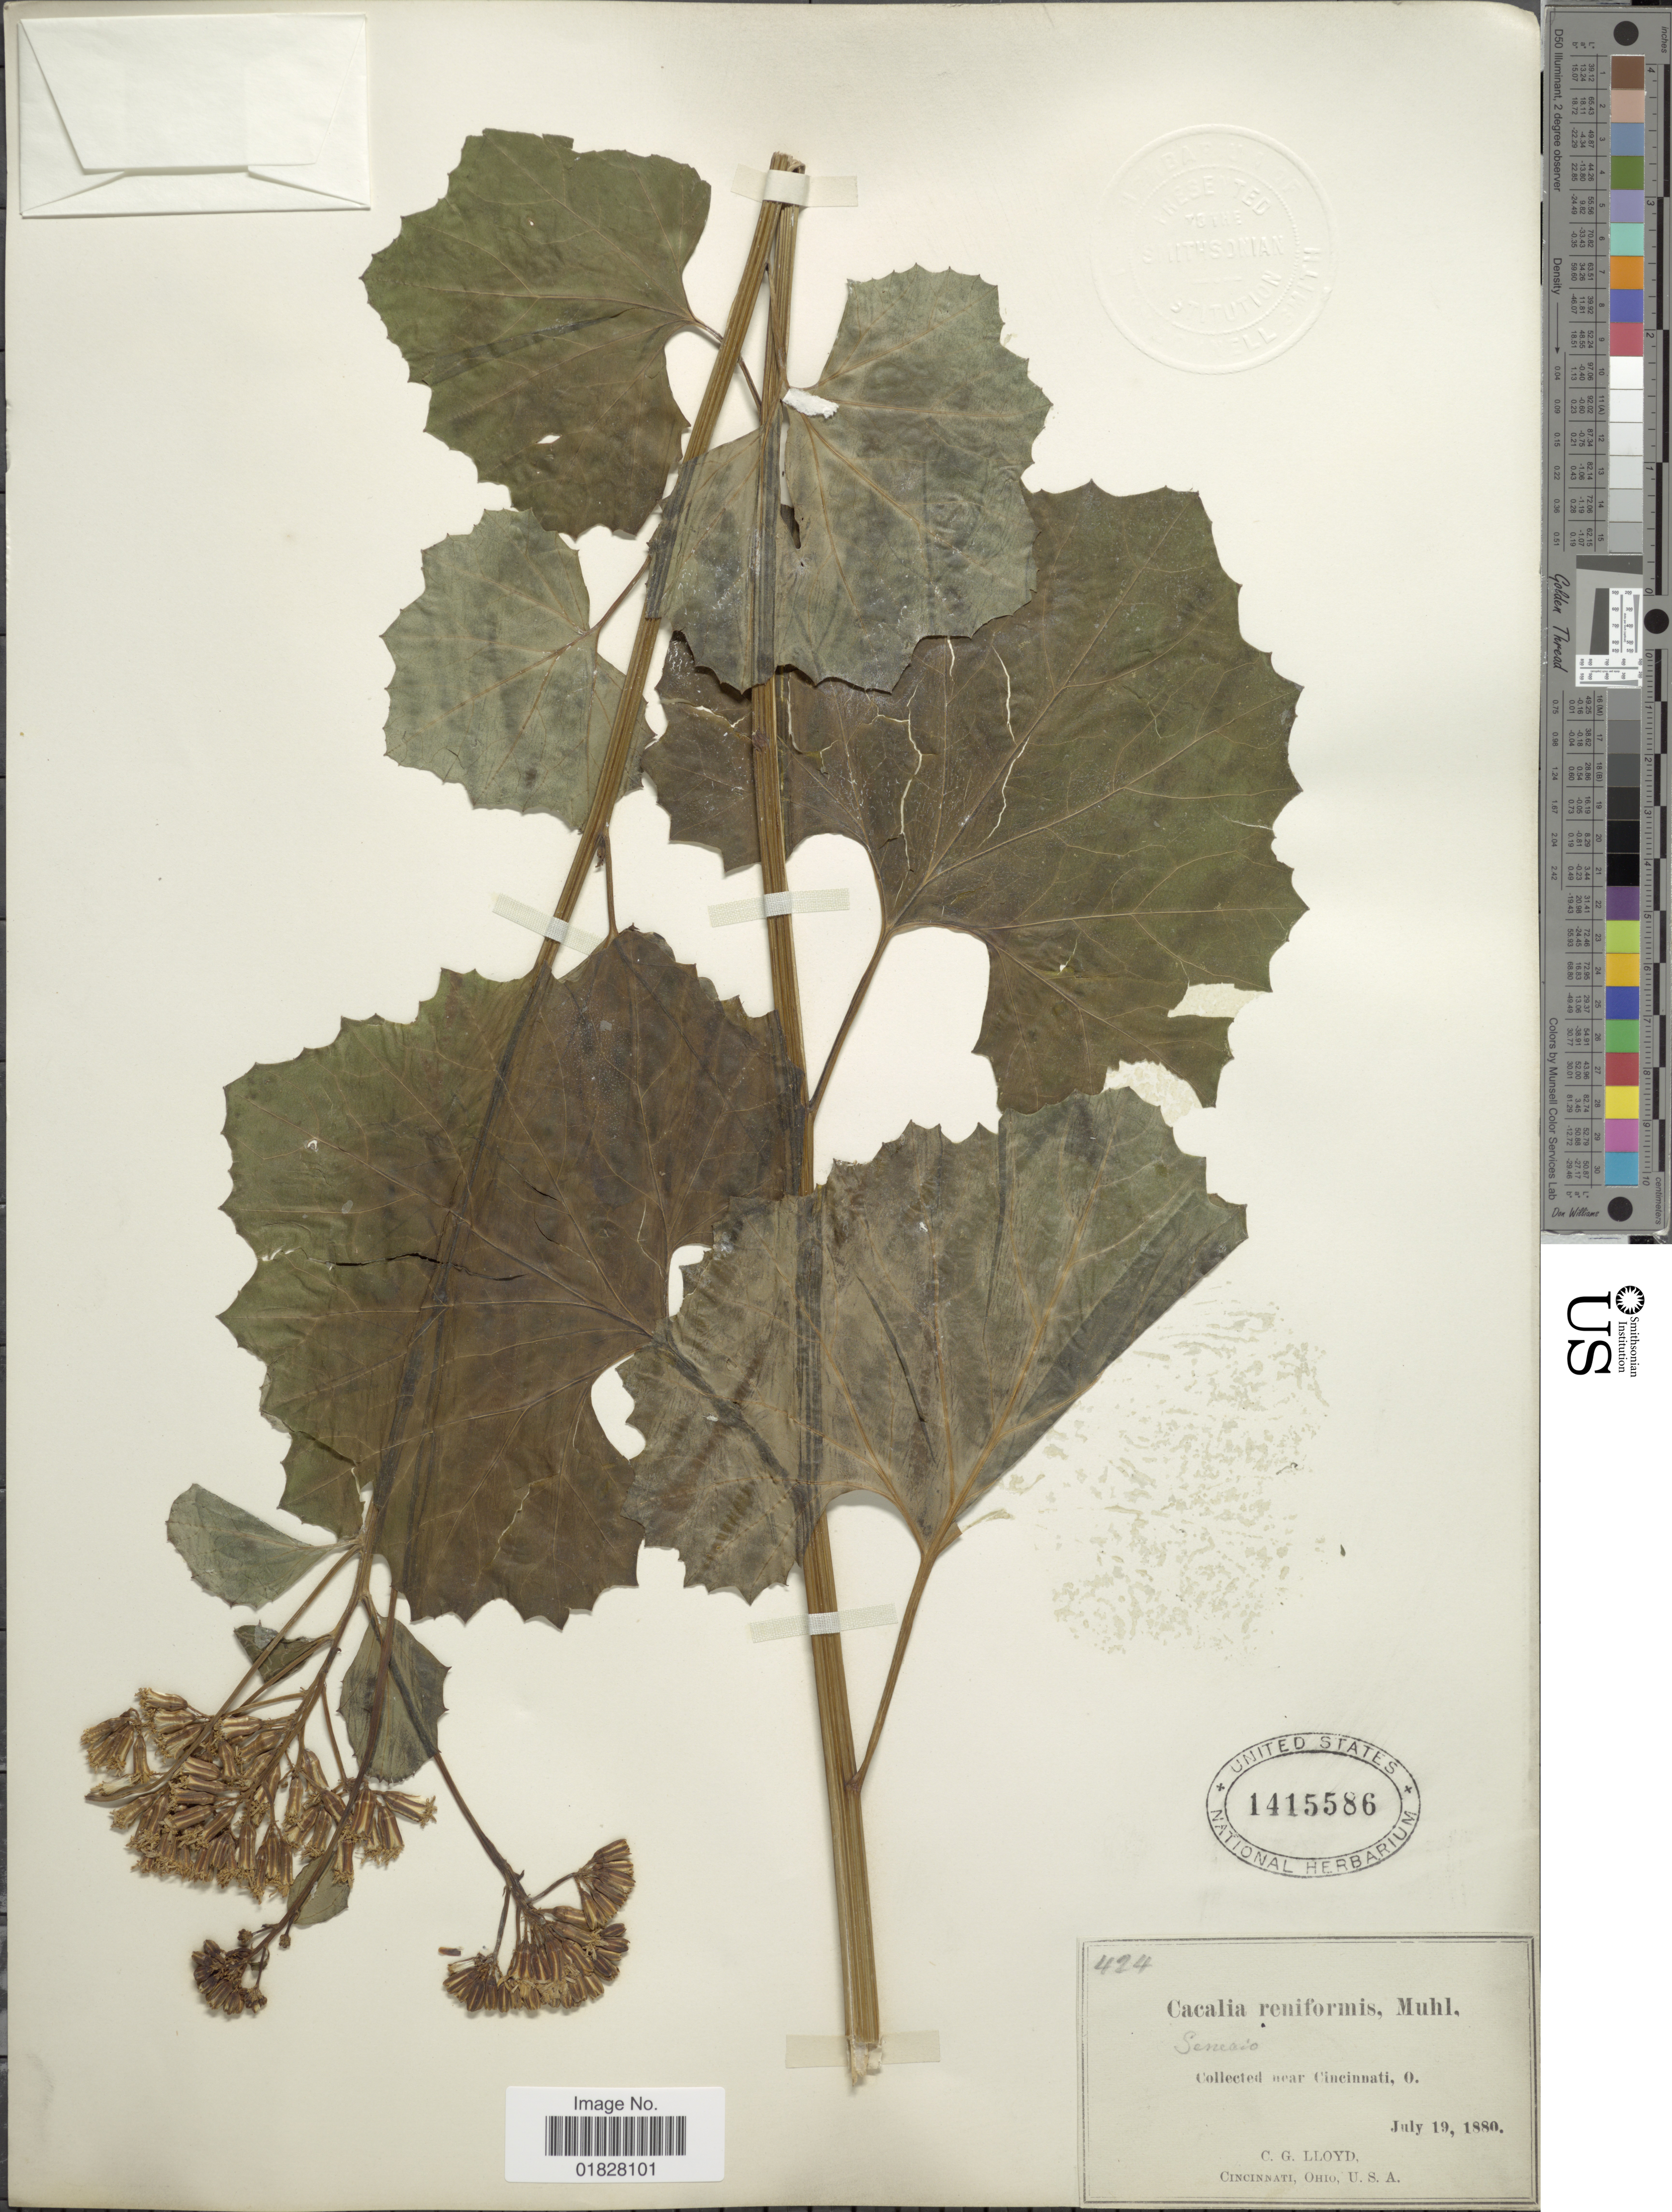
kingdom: Plantae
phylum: Tracheophyta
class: Magnoliopsida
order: Asterales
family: Asteraceae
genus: Arnoglossum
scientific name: Arnoglossum reniforme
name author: (Hook.) H. Rob.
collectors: C. G. Lloyd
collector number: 424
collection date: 1880-07-19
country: United States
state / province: Ohio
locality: Near Cincinnati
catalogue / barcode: US 1415586